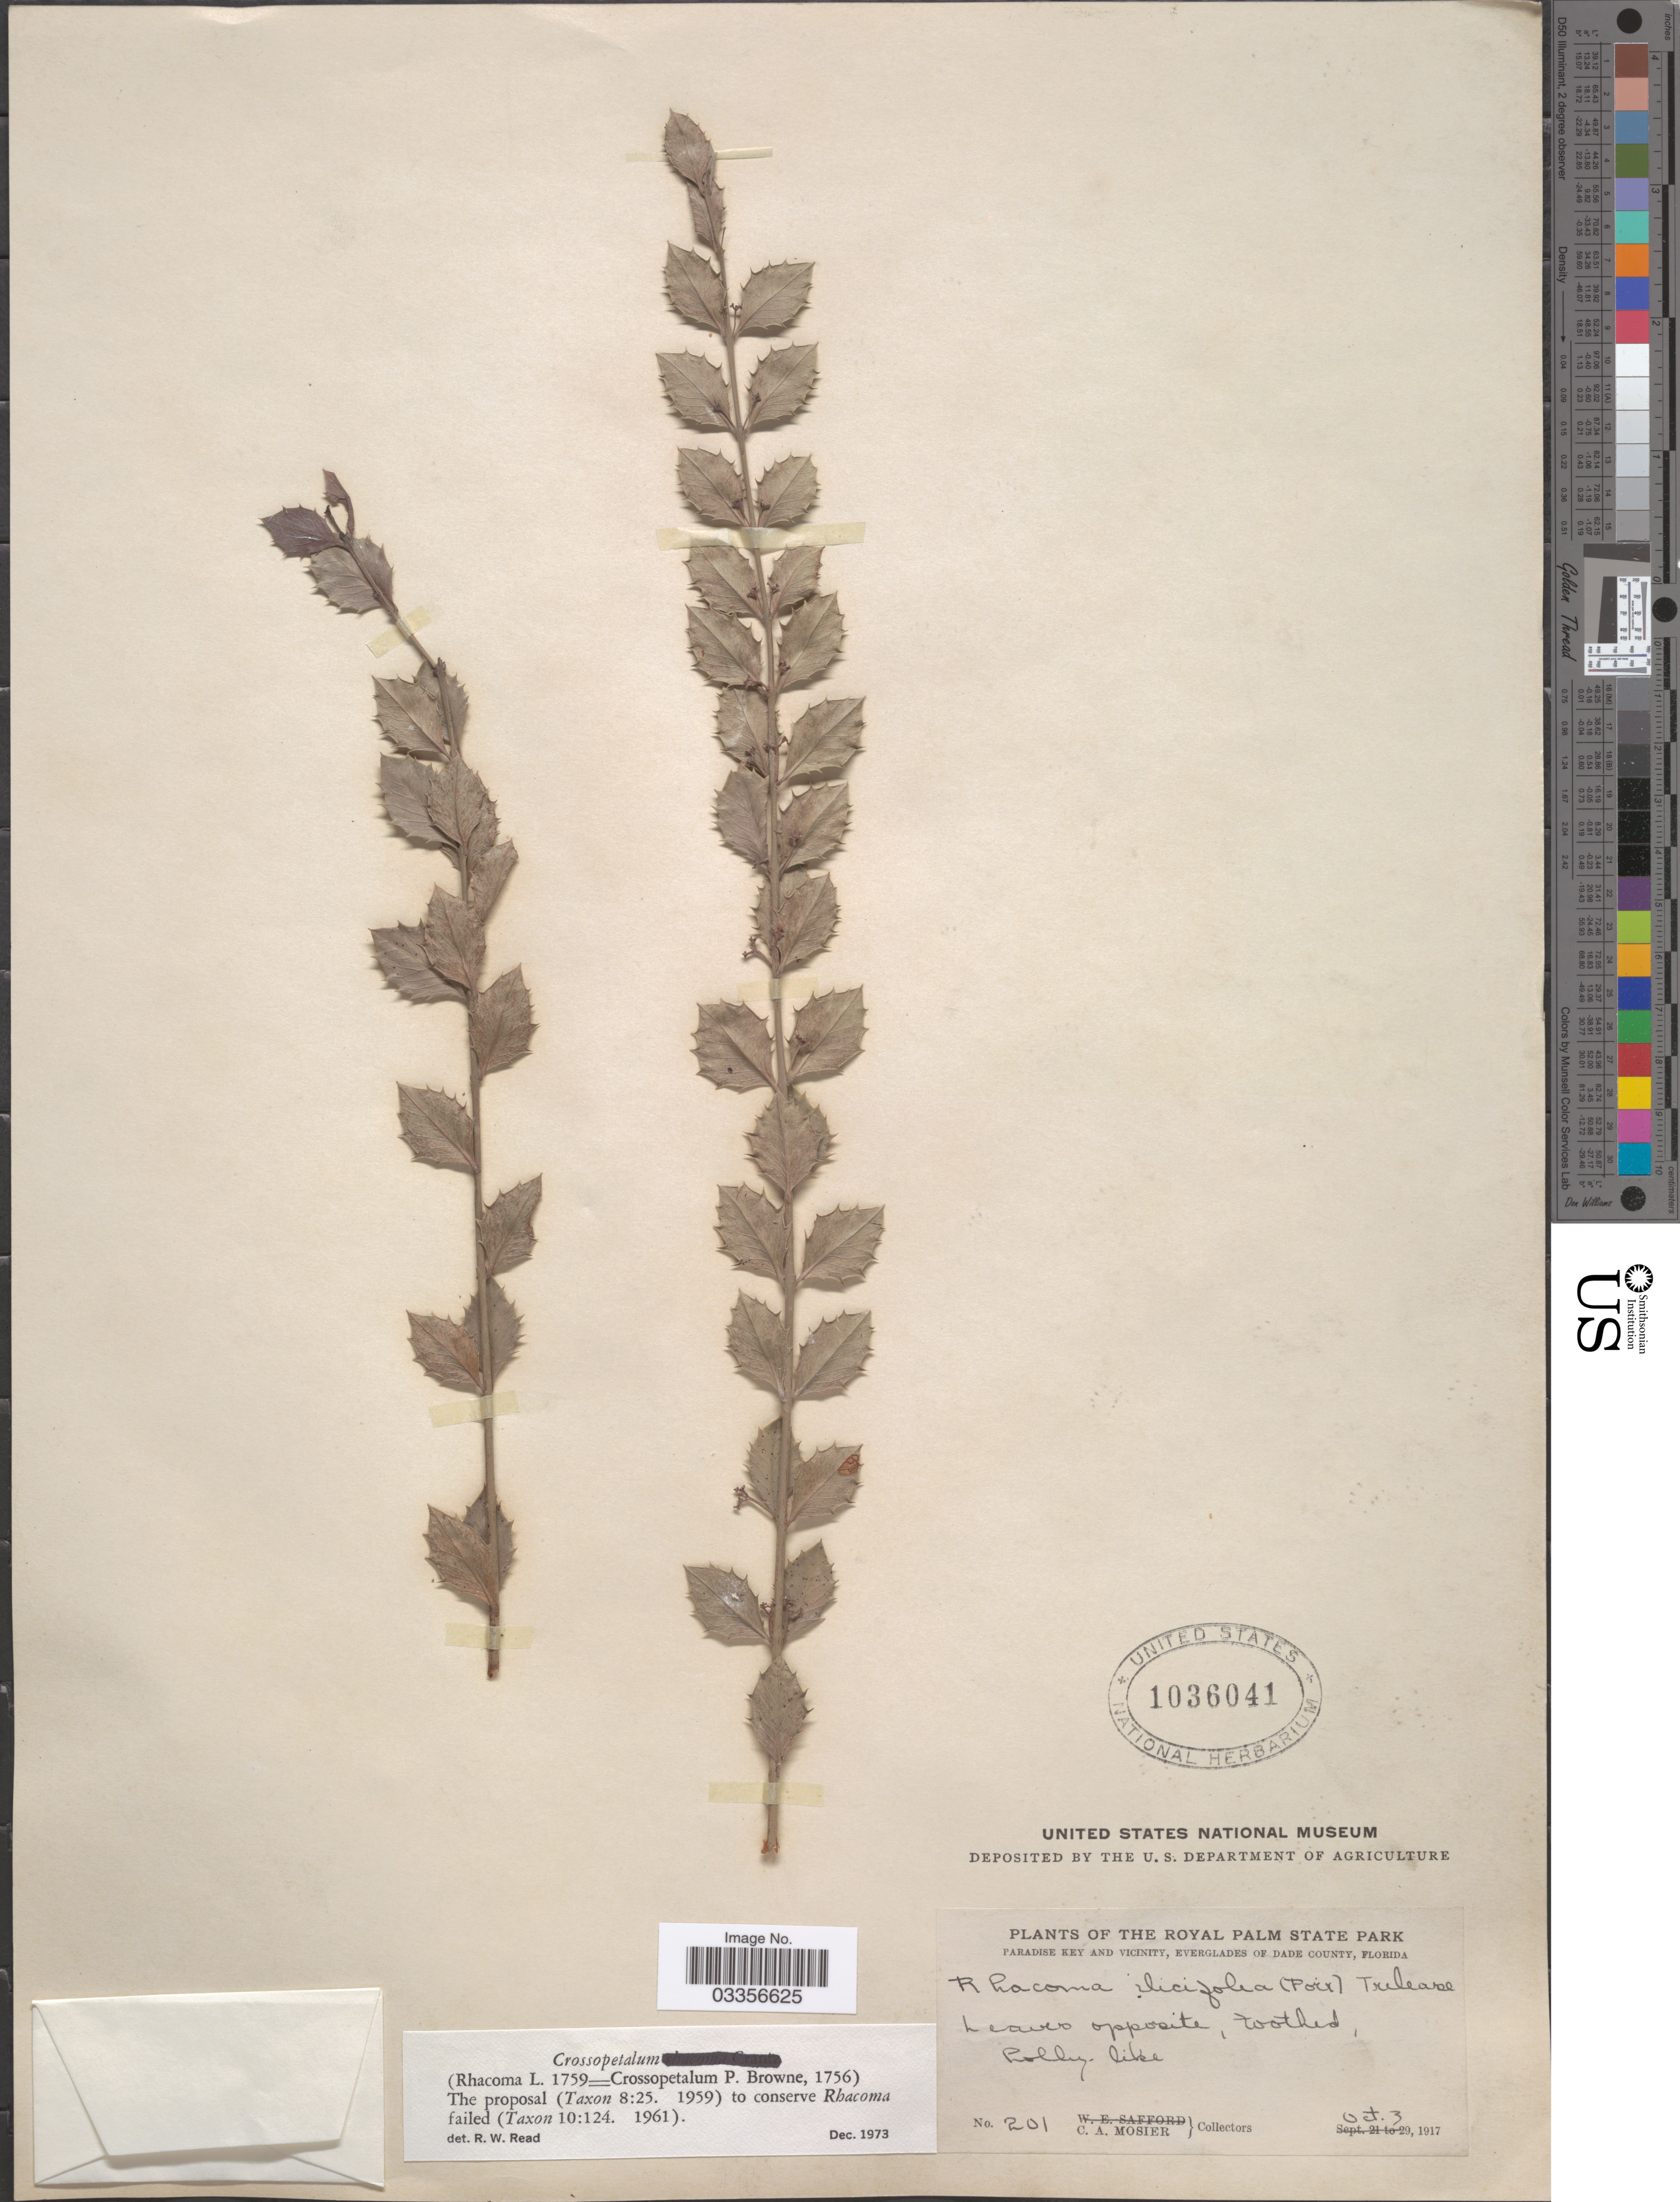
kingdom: Plantae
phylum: Tracheophyta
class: Magnoliopsida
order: Celastrales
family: Celastraceae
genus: Crossopetalum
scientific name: Crossopetalum ilicifolium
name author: (Poir.) Kuntze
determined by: Strong, Mark T., (BOT), Smithsonian Institution - National Museum of Natural History (UNITED STATES)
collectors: C. A. Mosier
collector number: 201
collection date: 1917-10-03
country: United States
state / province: Florida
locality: The Royal Palm State Park, Paradise Key and vicinity, Everglades of Dade County.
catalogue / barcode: US 1036041